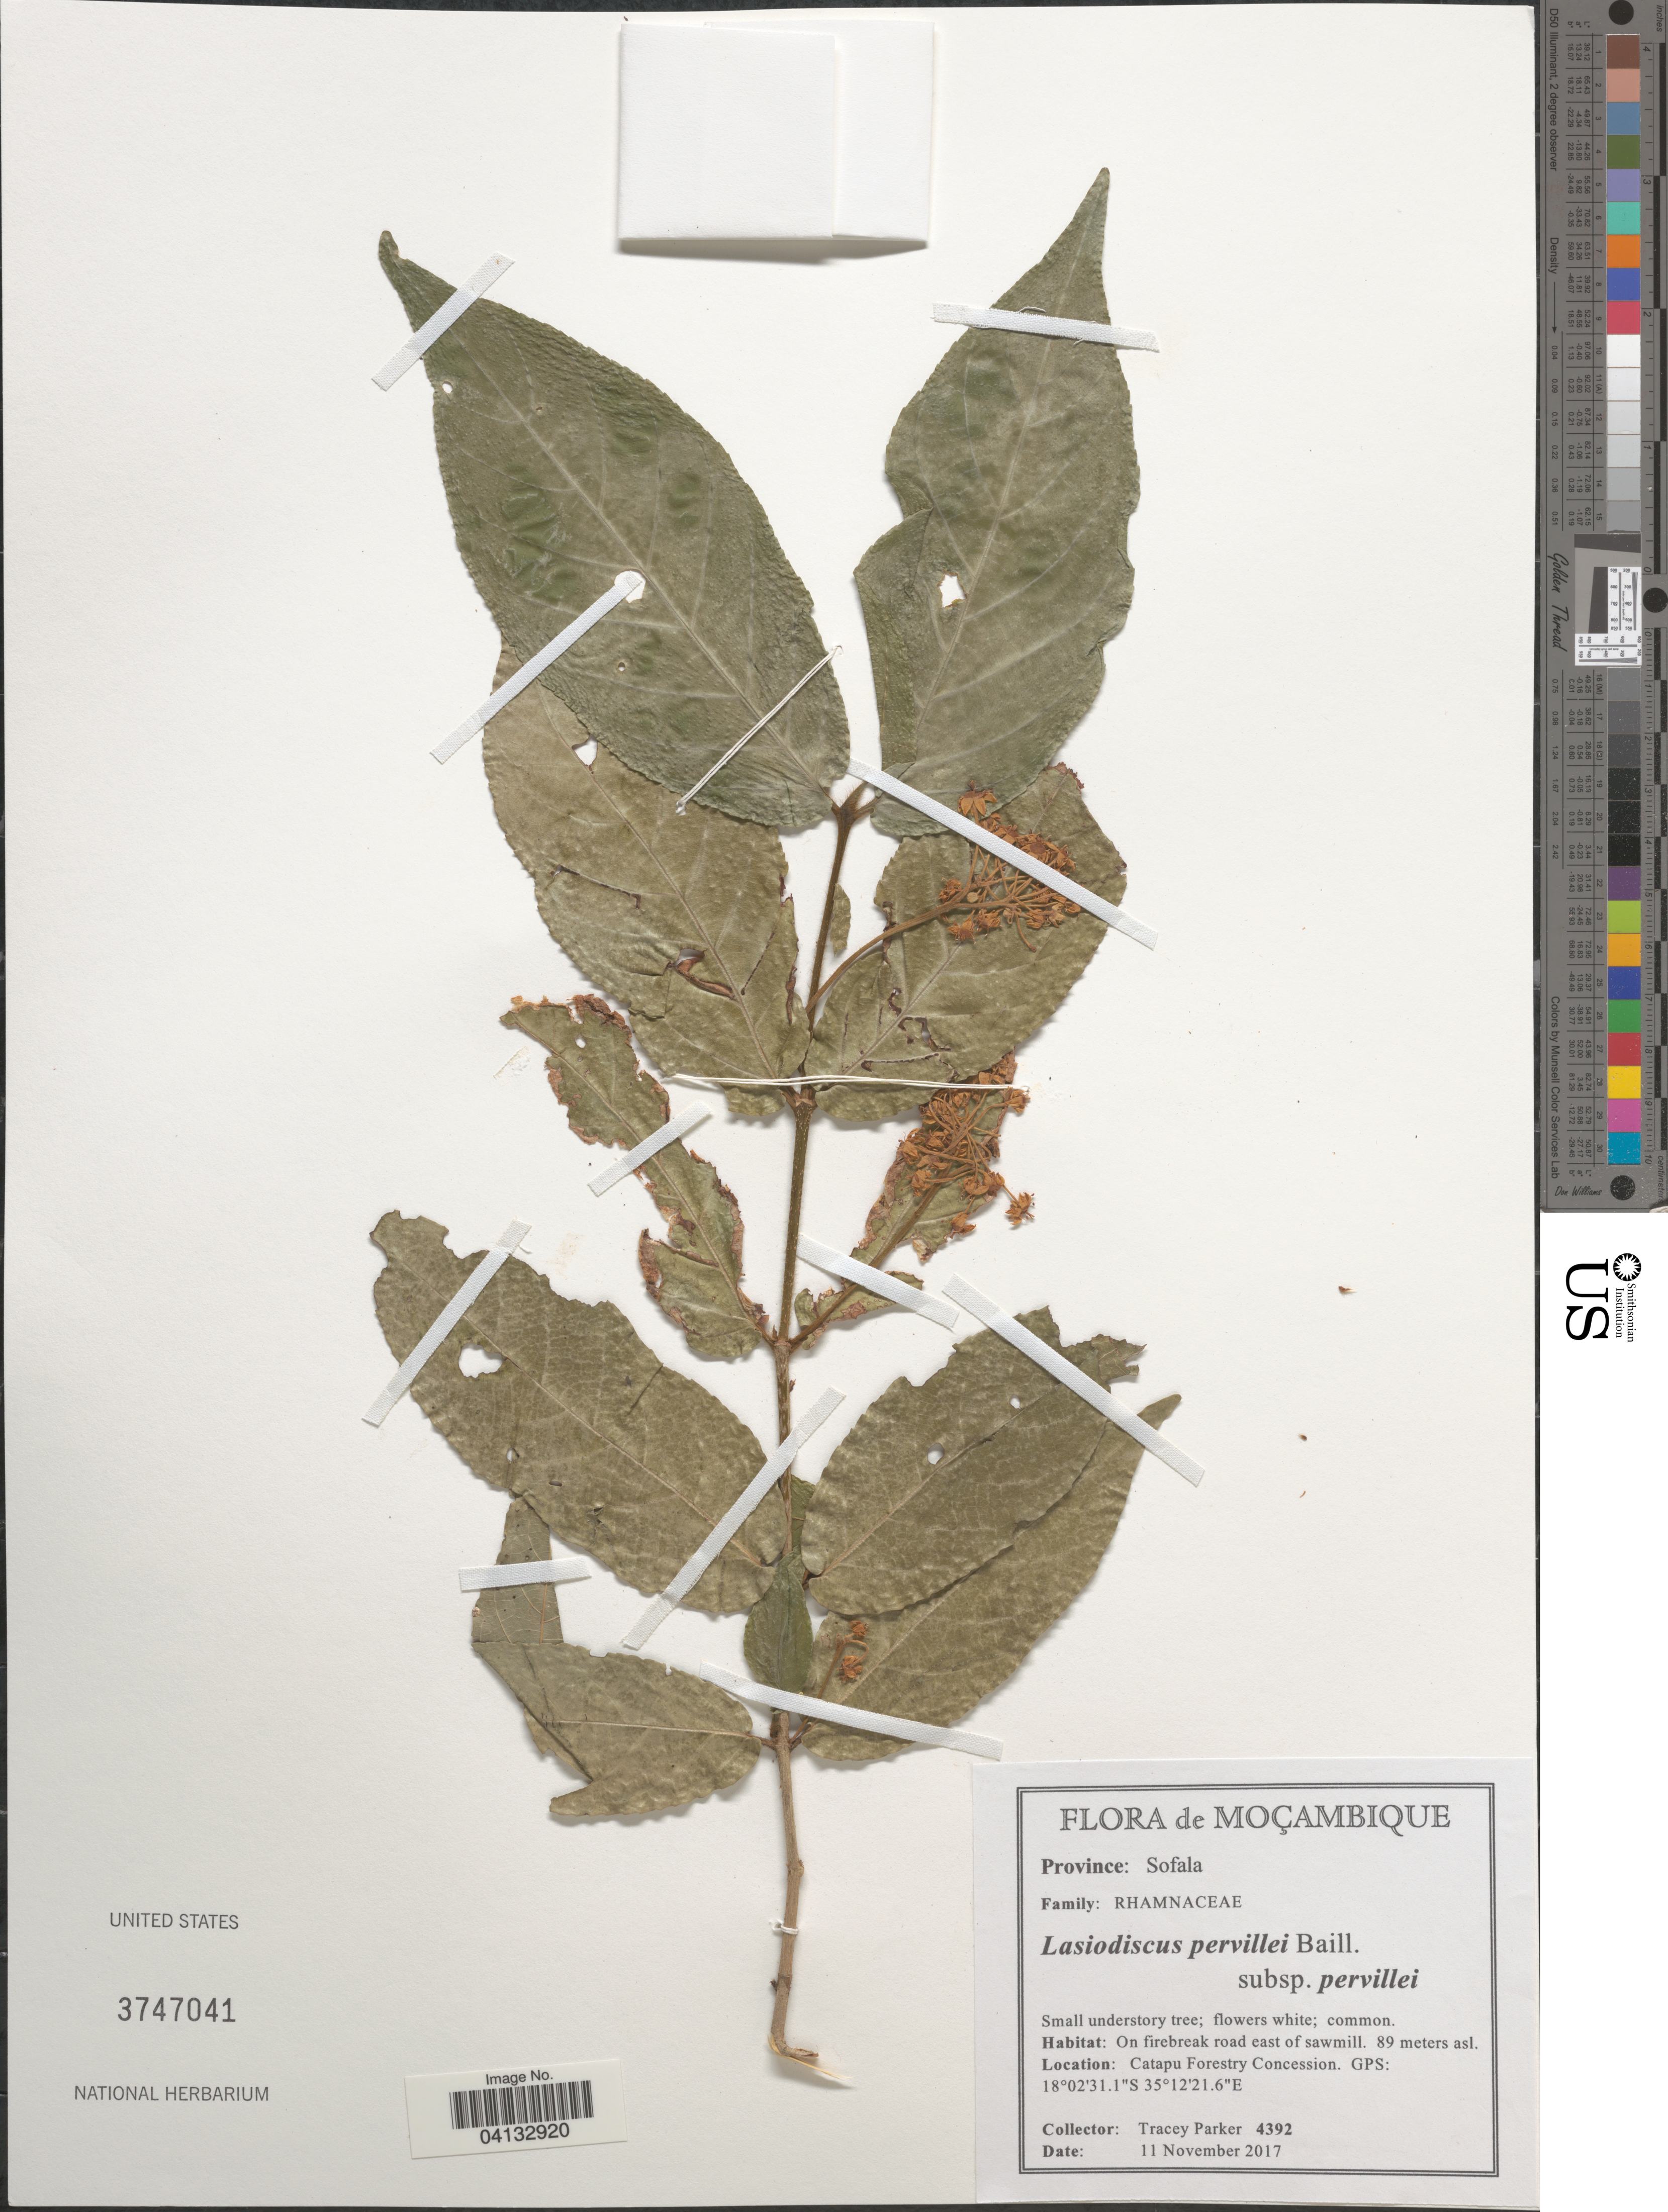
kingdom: Plantae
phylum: Tracheophyta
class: Magnoliopsida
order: Rosales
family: Rhamnaceae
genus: Lasiodiscus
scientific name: Lasiodiscus pervillei subsp. pervillei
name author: Baill.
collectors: T. Parker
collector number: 4392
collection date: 2017-11-11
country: Mozambique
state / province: Sofala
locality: On firebreak road east of sawmill. Catapu Forestry Concession.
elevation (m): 89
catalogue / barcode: US 3747041